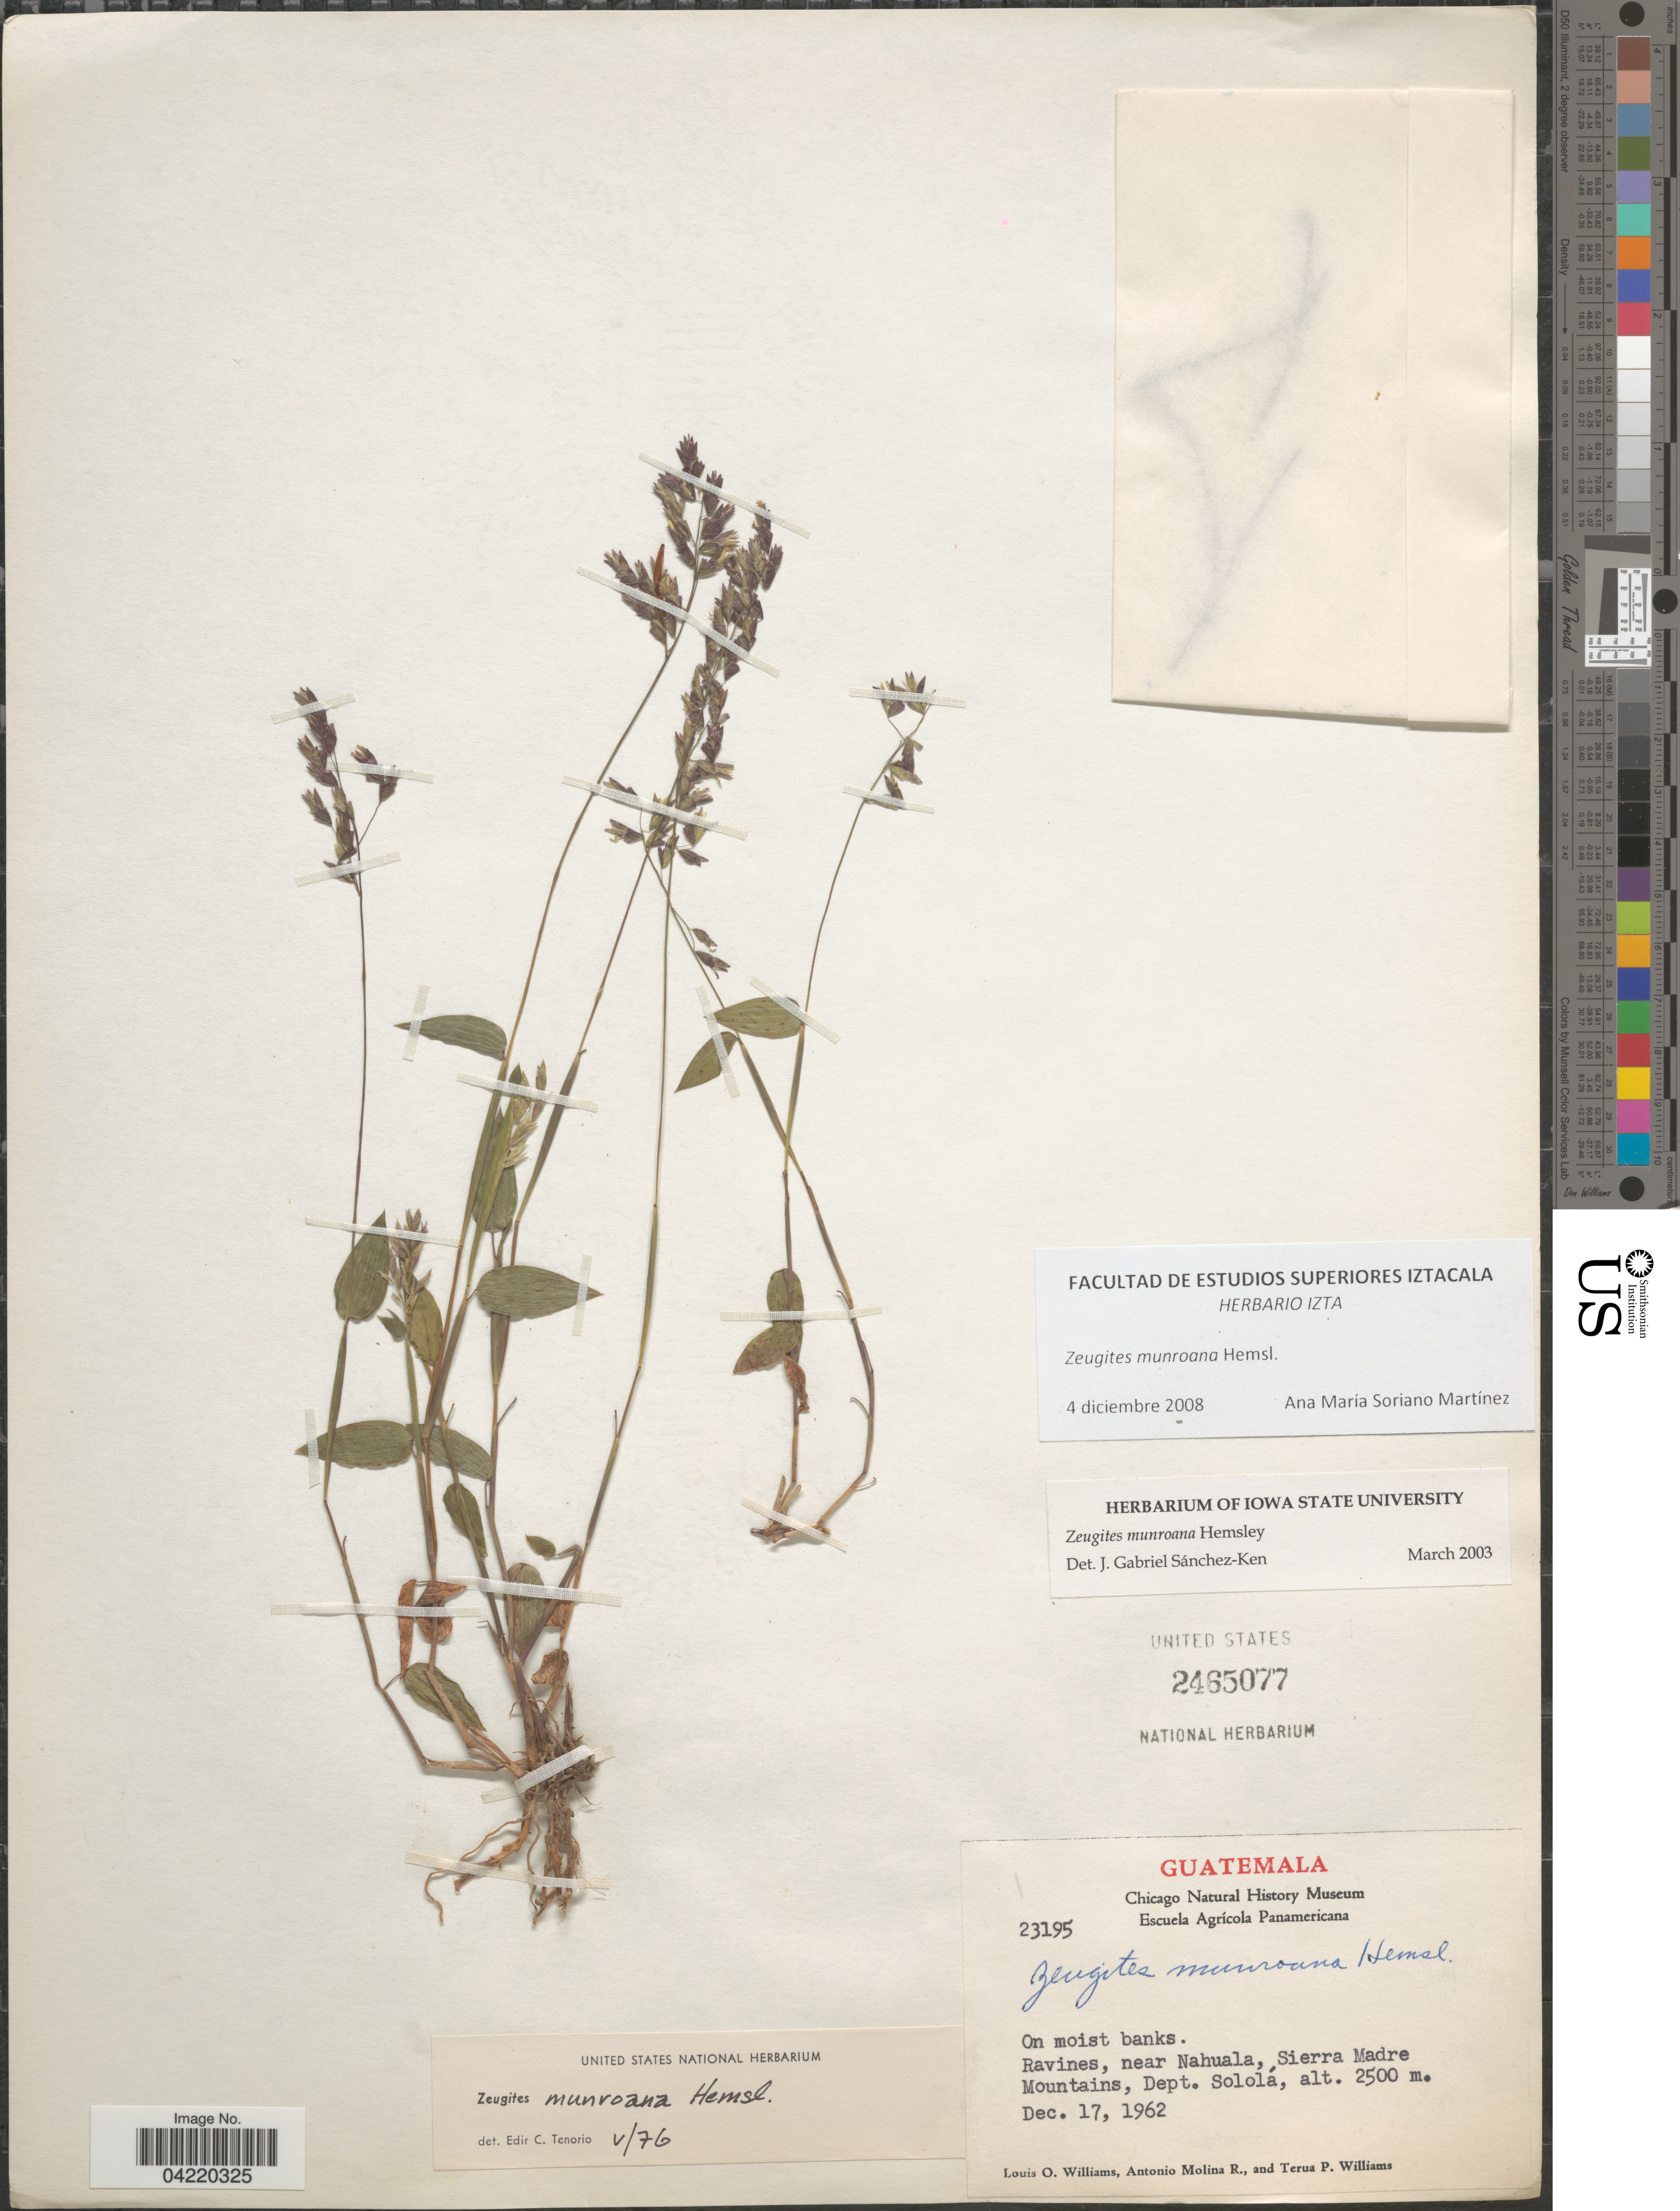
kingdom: Plantae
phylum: Tracheophyta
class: Liliopsida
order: Poales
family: Poaceae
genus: Zeugites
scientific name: Zeugites munroanus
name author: Hemsl.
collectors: L. O. Williams, A. Molina R. & T. Williams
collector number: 23195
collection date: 1962-12-17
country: Guatemala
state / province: Solola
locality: Ravines, near Nahuala, Sierra Madre Mountains, Dept. Sololá.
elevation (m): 2500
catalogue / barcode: US 2465077